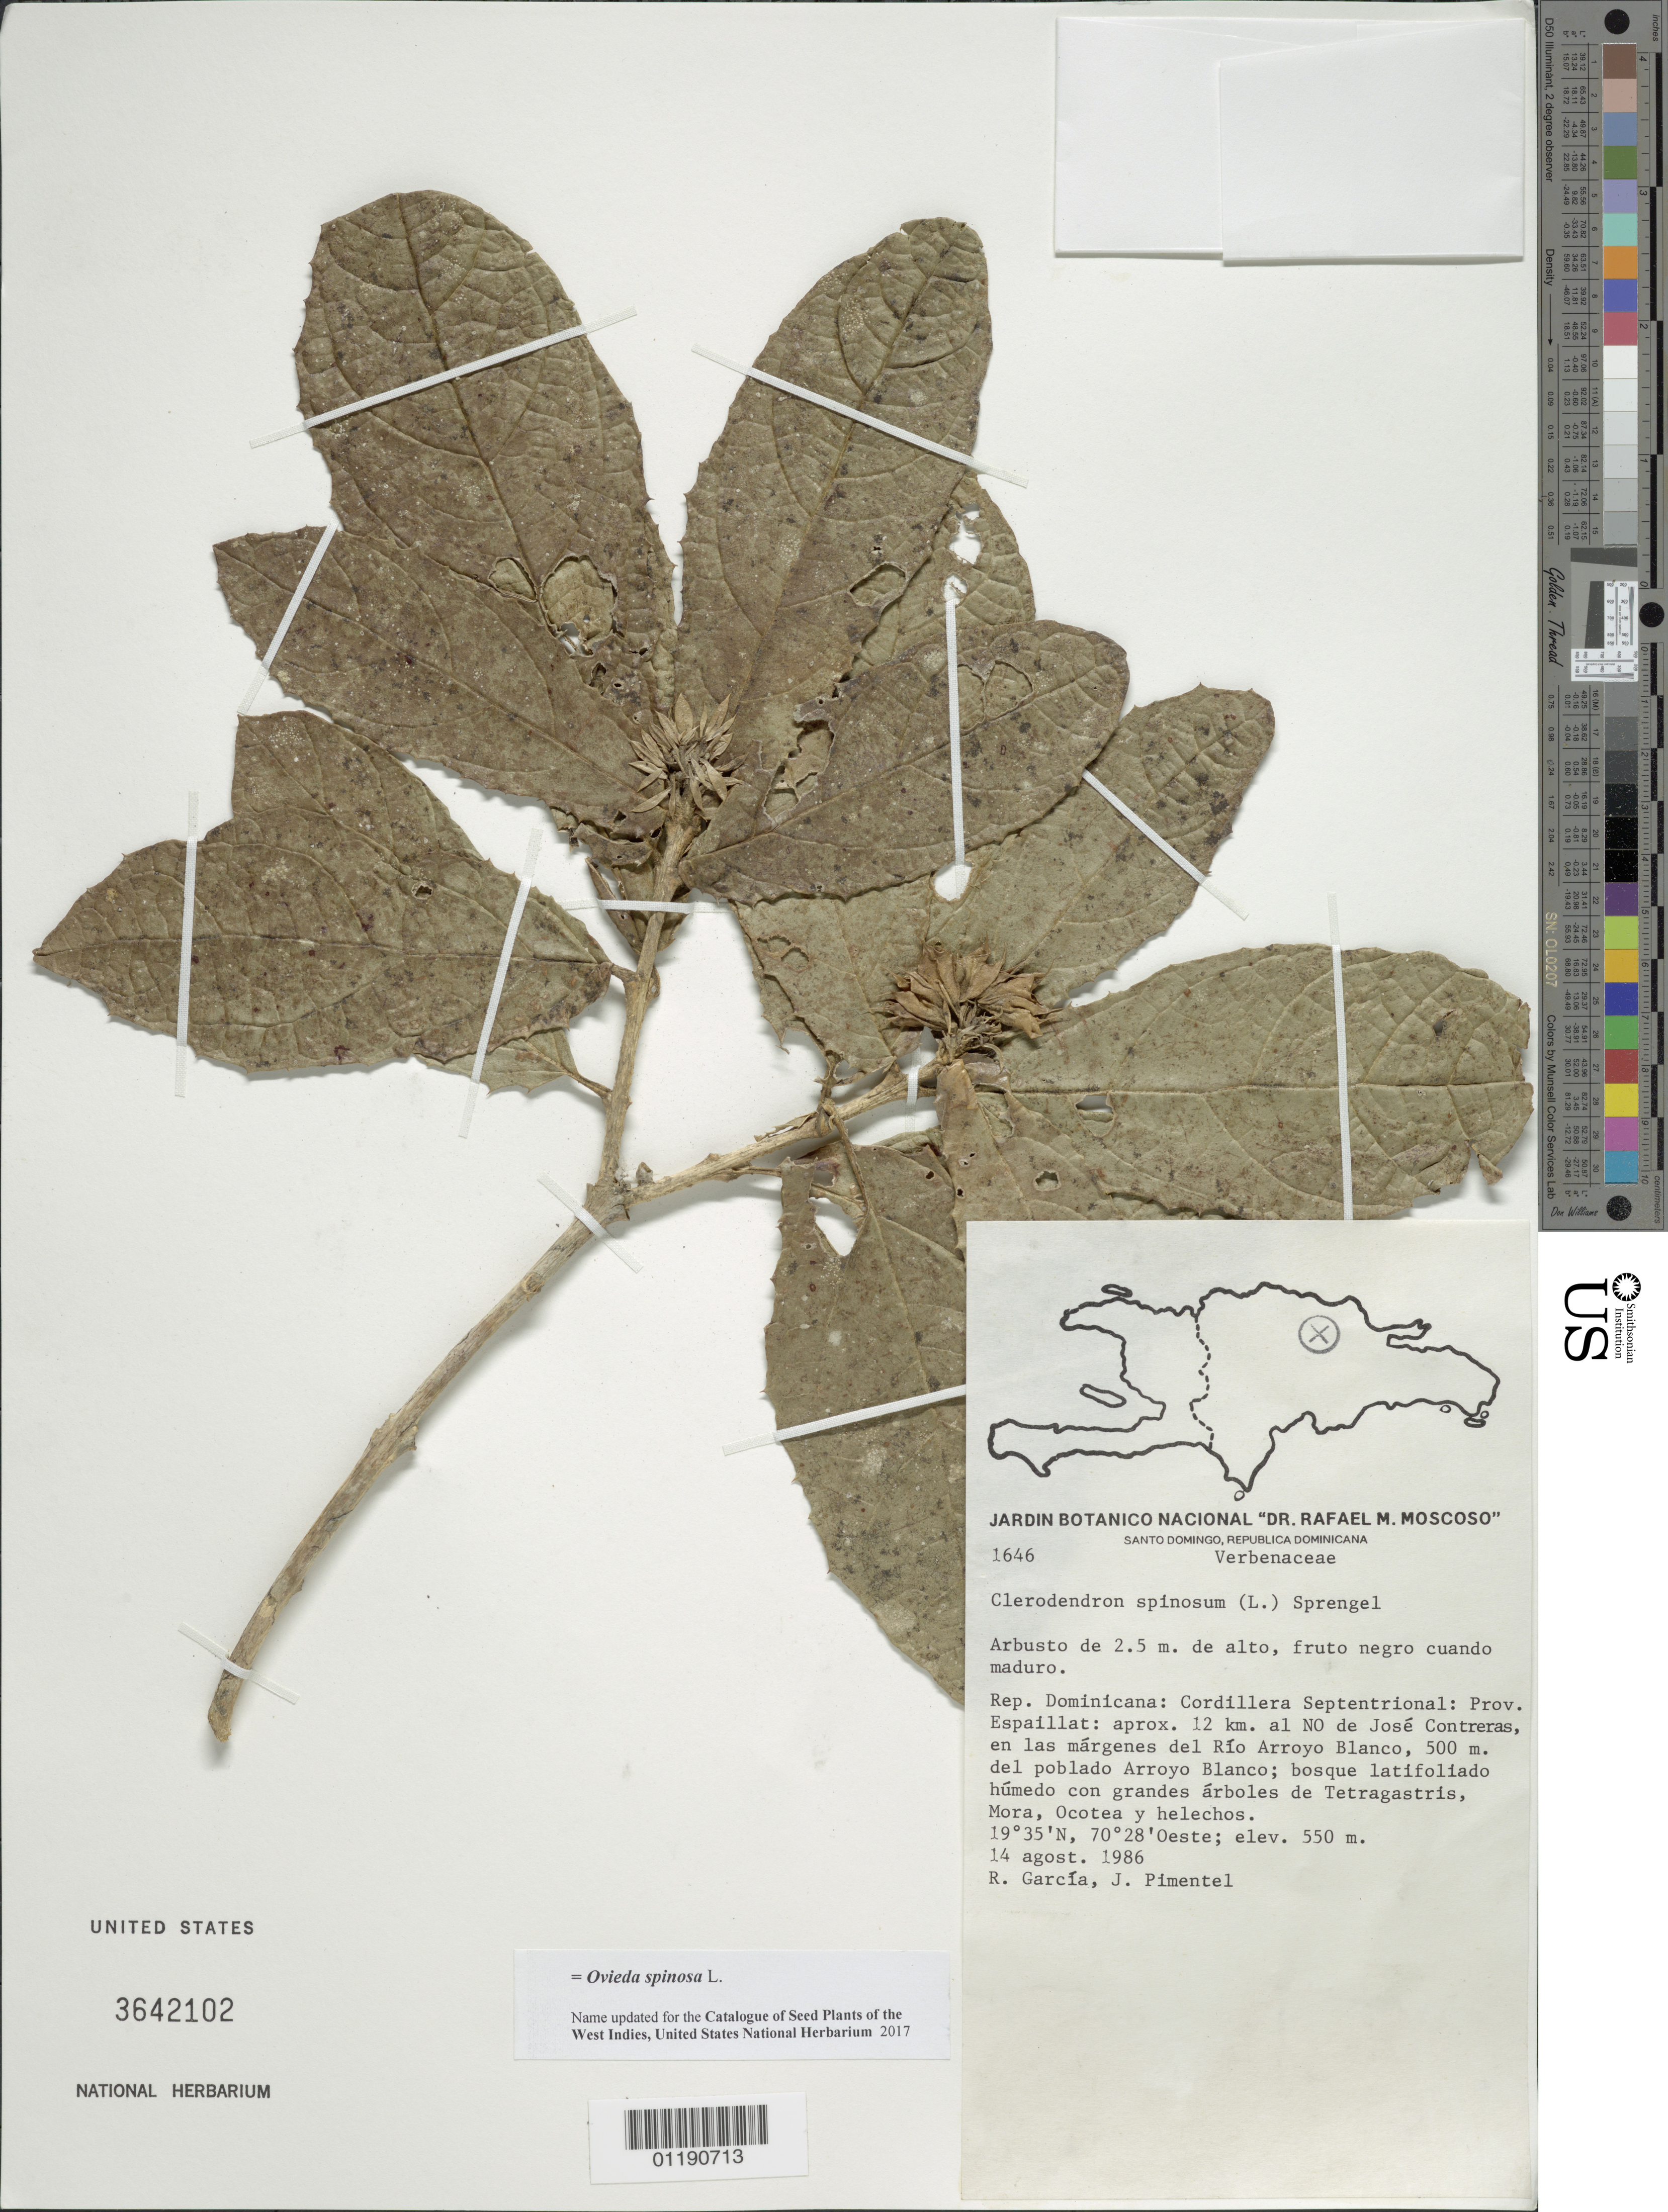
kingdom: Plantae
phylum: Tracheophyta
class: Magnoliopsida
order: Lamiales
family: Lamiaceae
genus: Ovieda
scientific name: Ovieda spinosa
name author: Sw.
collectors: R. García & J. Pimentel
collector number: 1646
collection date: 1986-08-14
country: Dominican Republic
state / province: Espaillat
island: Hispaniola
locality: Approximately 12 km. NW of José Contreras, on the margins of Río Arroyo Blanco, 500 m from the town Arroyo Blanco.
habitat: Bosque latifofliado húmedo con grandes árboles de Tetragastris, Mora, Ocotea y helechos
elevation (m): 550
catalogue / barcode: US 3642102